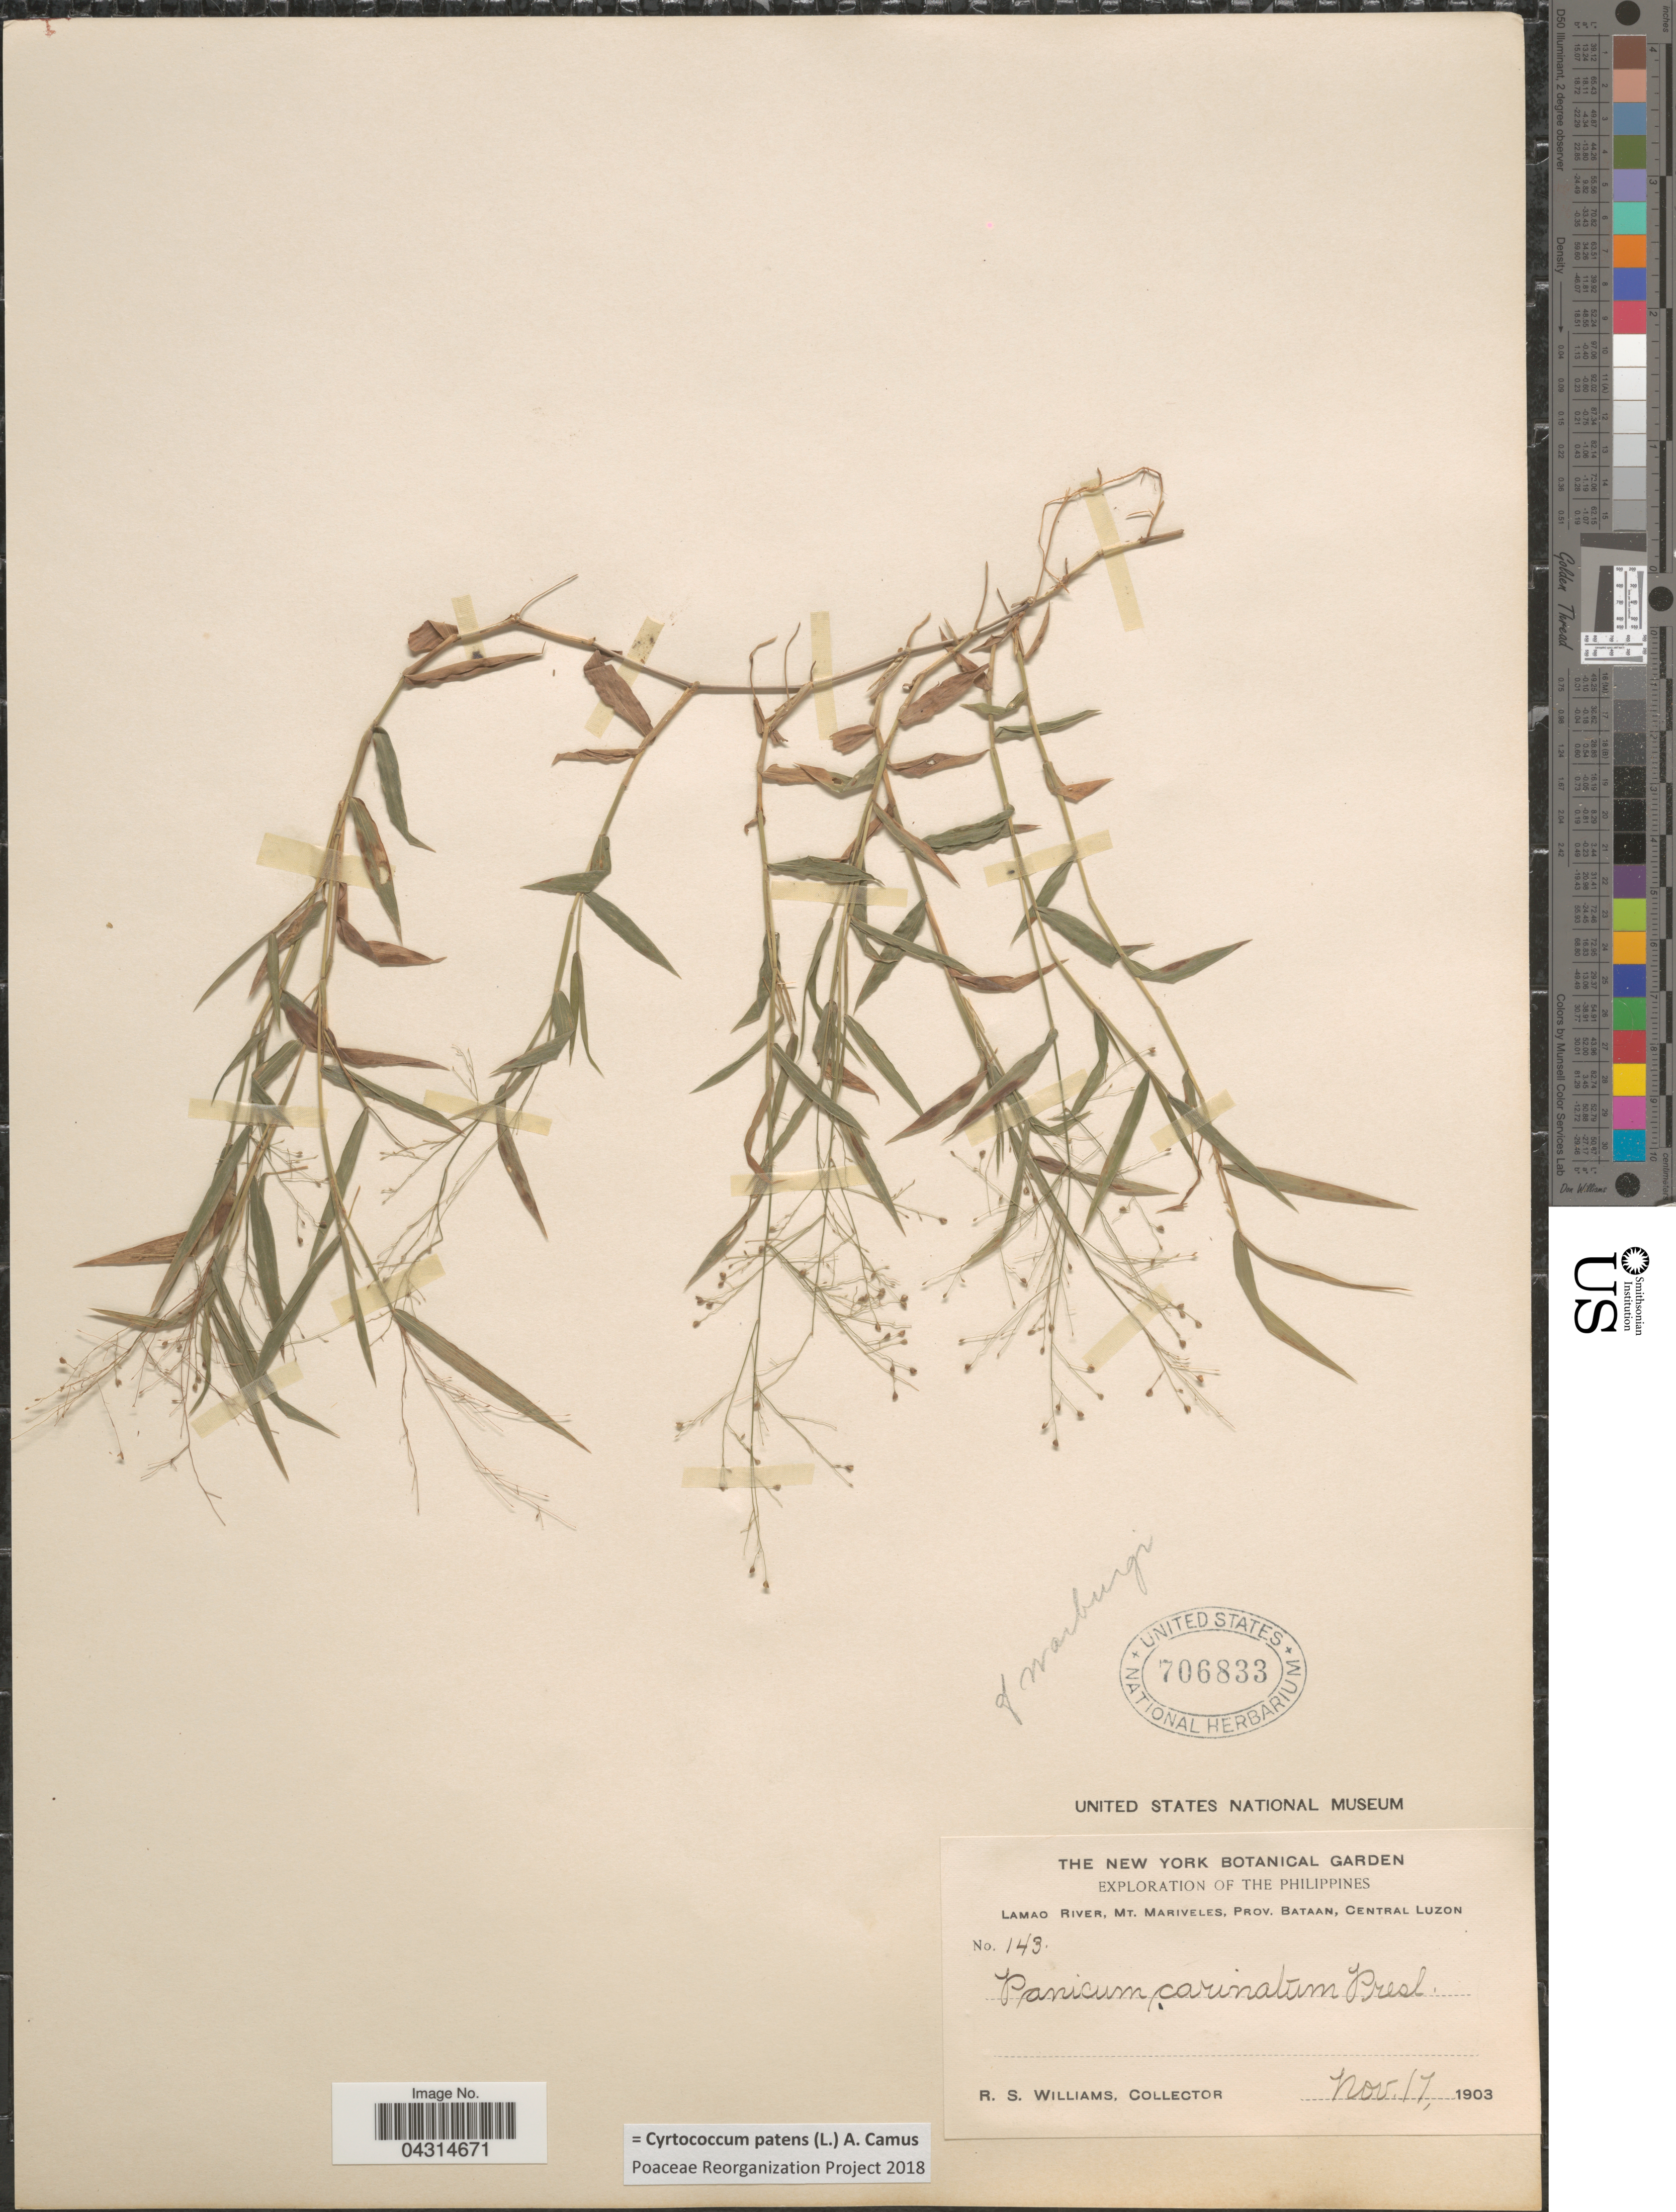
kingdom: Plantae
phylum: Tracheophyta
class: Liliopsida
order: Poales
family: Poaceae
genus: Cyrtococcum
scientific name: Cyrtococcum patens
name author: (L.) A. Camus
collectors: R. S. Williams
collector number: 143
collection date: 1903-11-17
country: Philippines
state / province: Central Luzon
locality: Exploration of the Philippines. Lamao River, Mt. Mariveles, Prov. Bataan, Central Luzon.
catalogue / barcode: US 706833